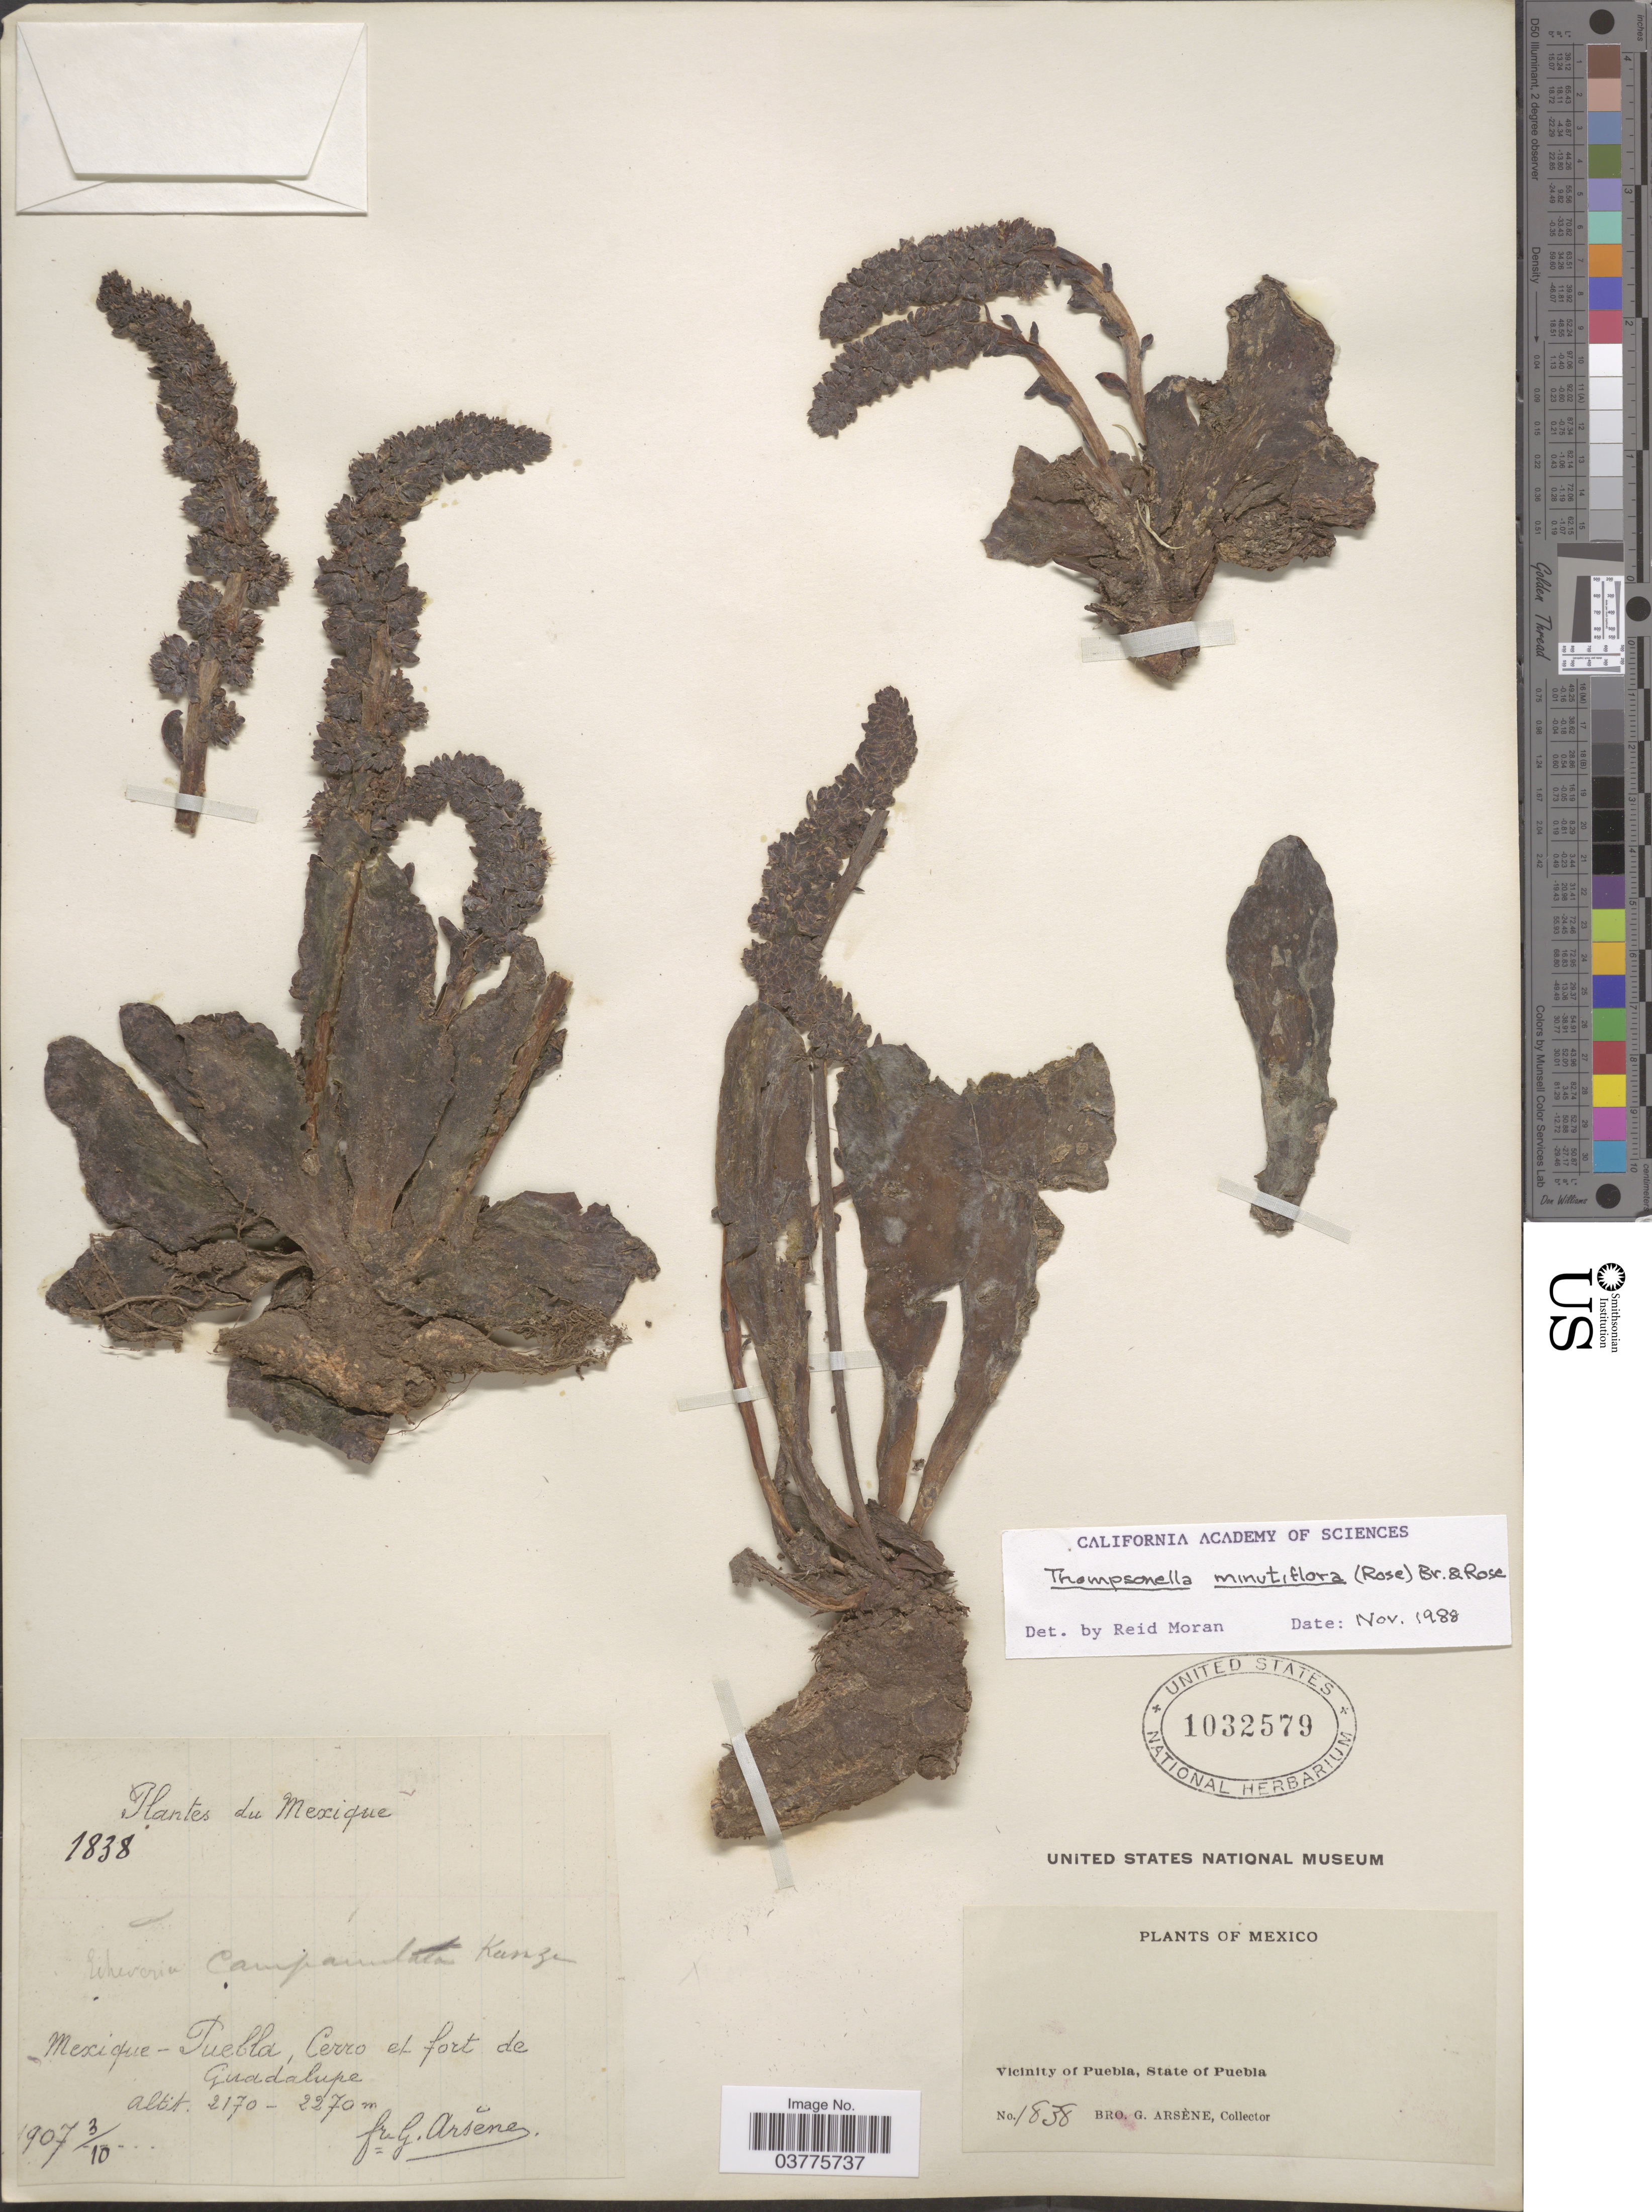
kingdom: Plantae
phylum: Tracheophyta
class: Magnoliopsida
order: Saxifragales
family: Crassulaceae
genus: Thompsonella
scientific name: Thompsonella minutiflora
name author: (Rose) Britton & Rose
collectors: Bro. G. Arsène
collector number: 1838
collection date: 1907-10-03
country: Mexico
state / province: Puebla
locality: Cerro et fort de Guadalupe. Vicinity of Puebla.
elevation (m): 2170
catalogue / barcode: US 1032579